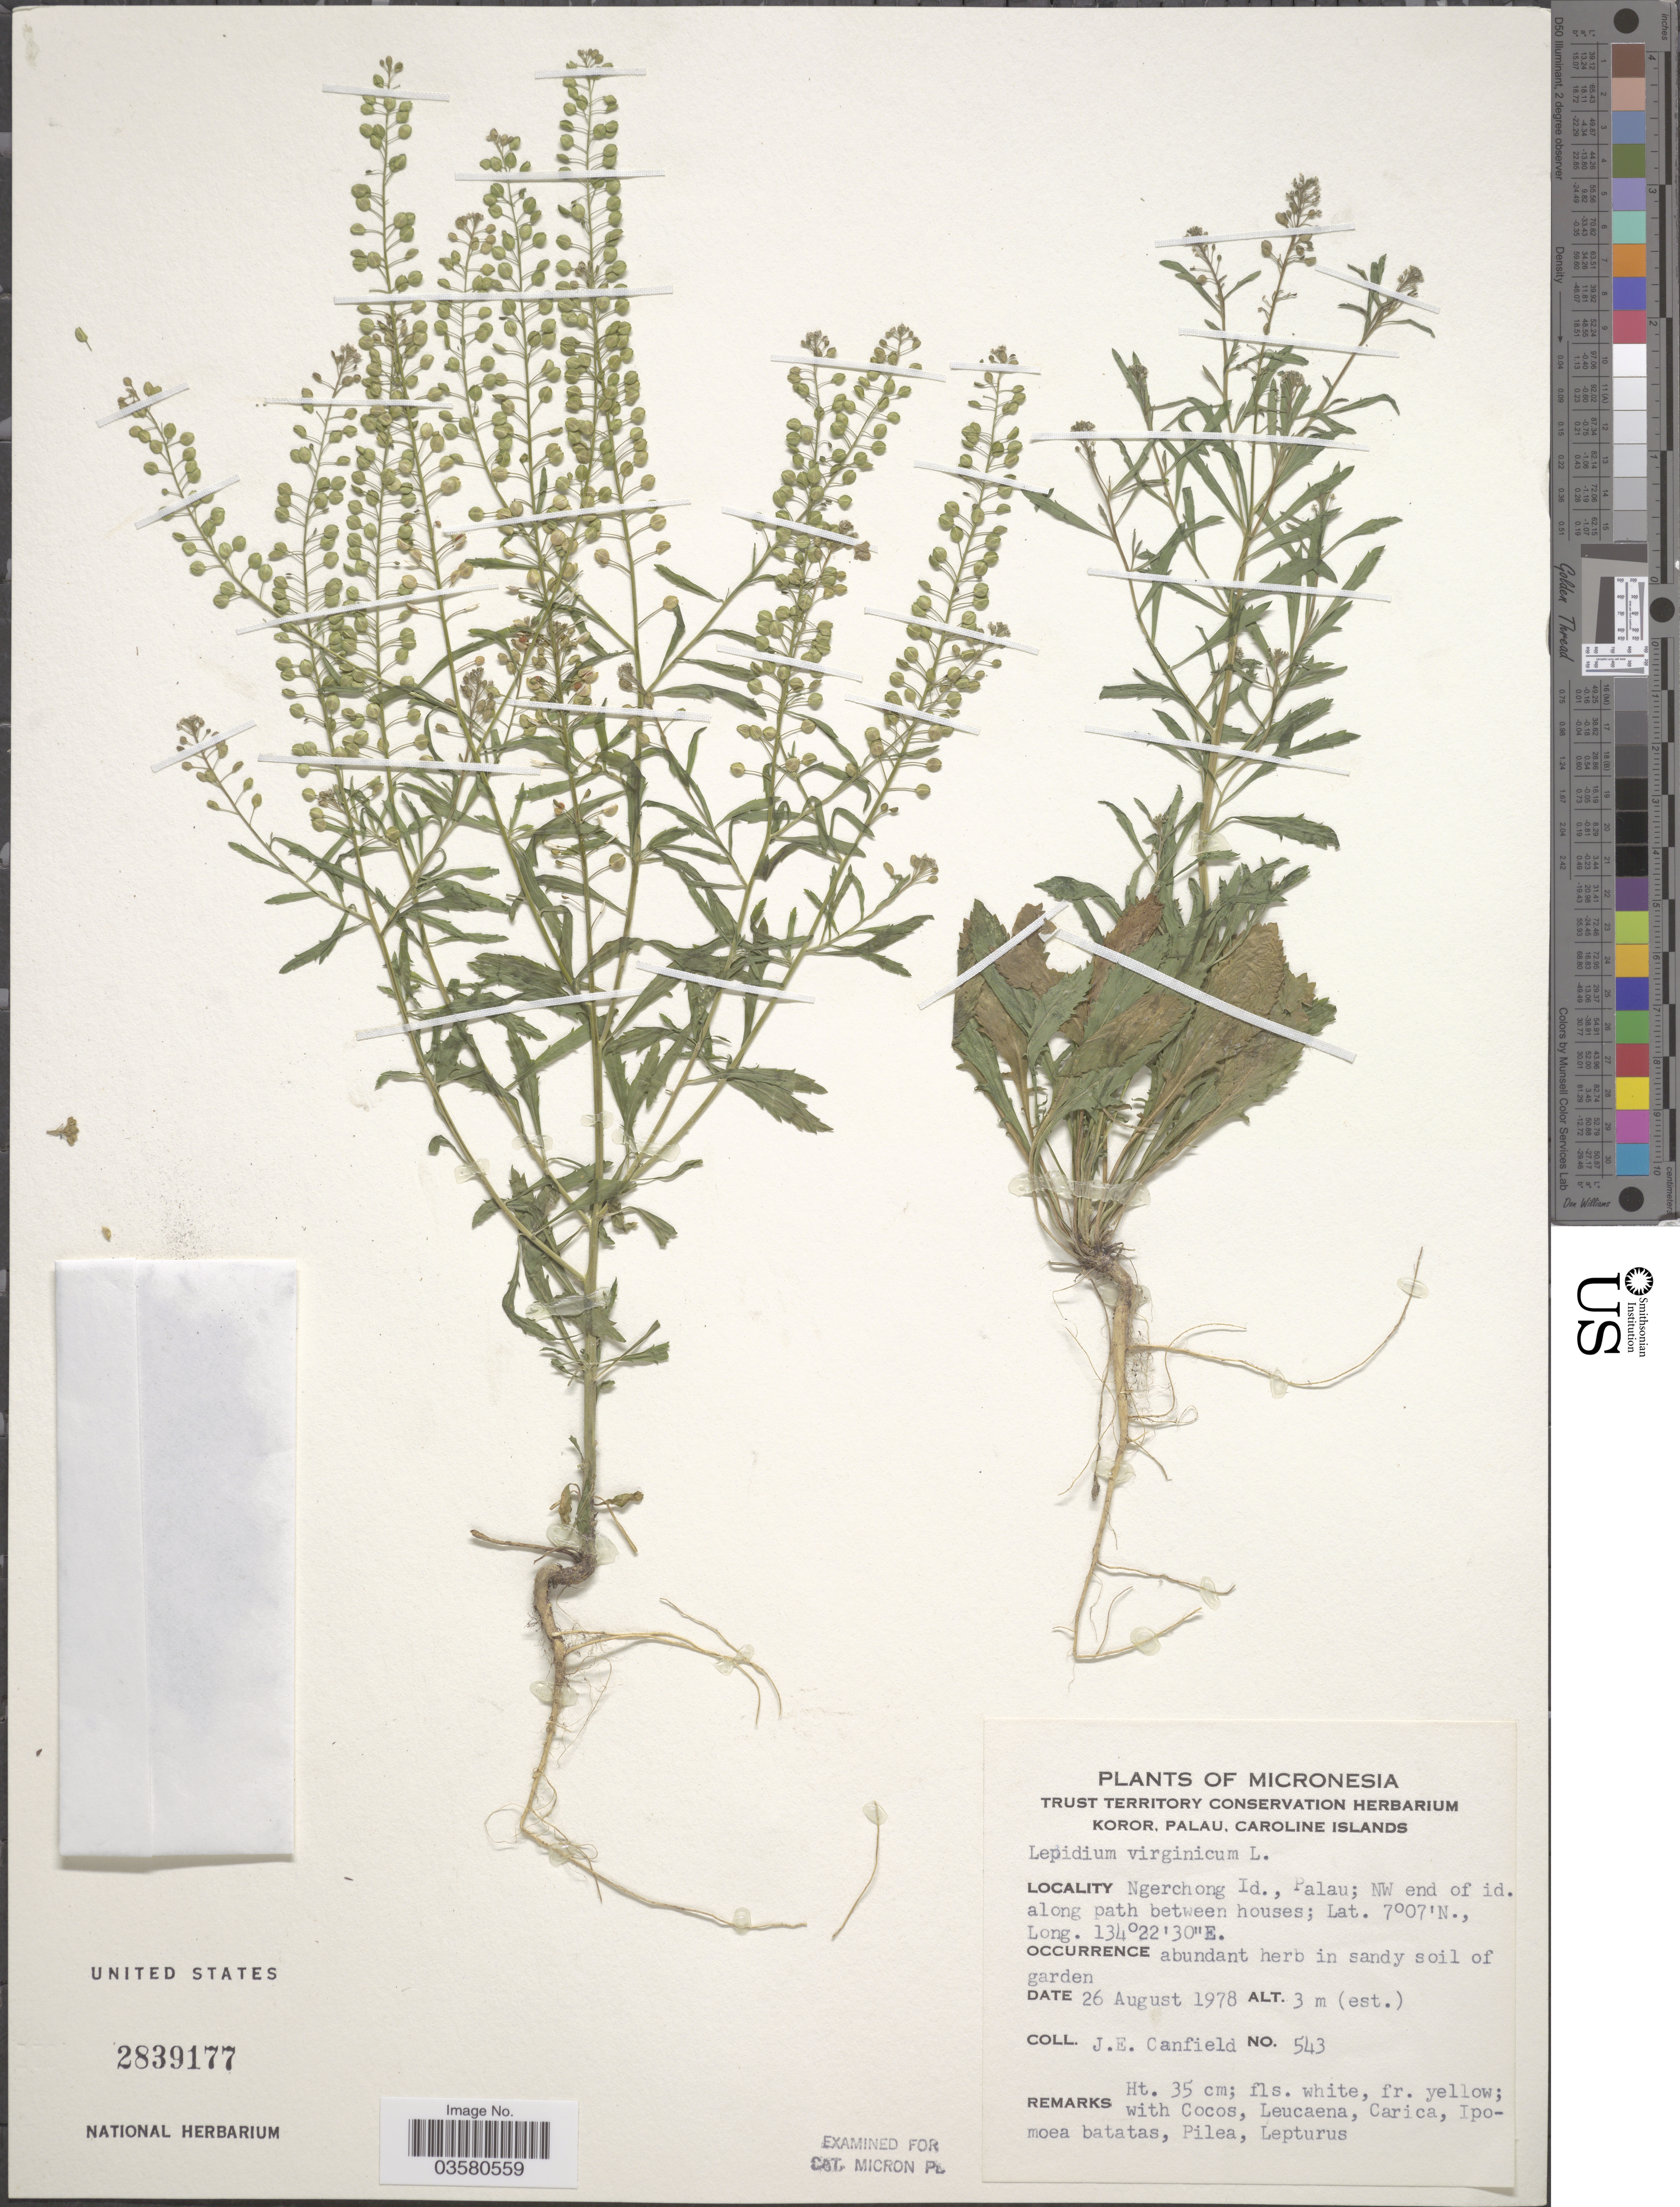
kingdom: Plantae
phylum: Tracheophyta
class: Magnoliopsida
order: Brassicales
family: Brassicaceae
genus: Lepidium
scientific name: Lepidium virginicum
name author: L.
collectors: J. E. Canfield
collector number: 543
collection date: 1978-08-26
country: Palau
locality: Micronesia. Ngerchong Id., Palau; NW end of id. along path between houses.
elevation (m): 3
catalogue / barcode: US 2839177